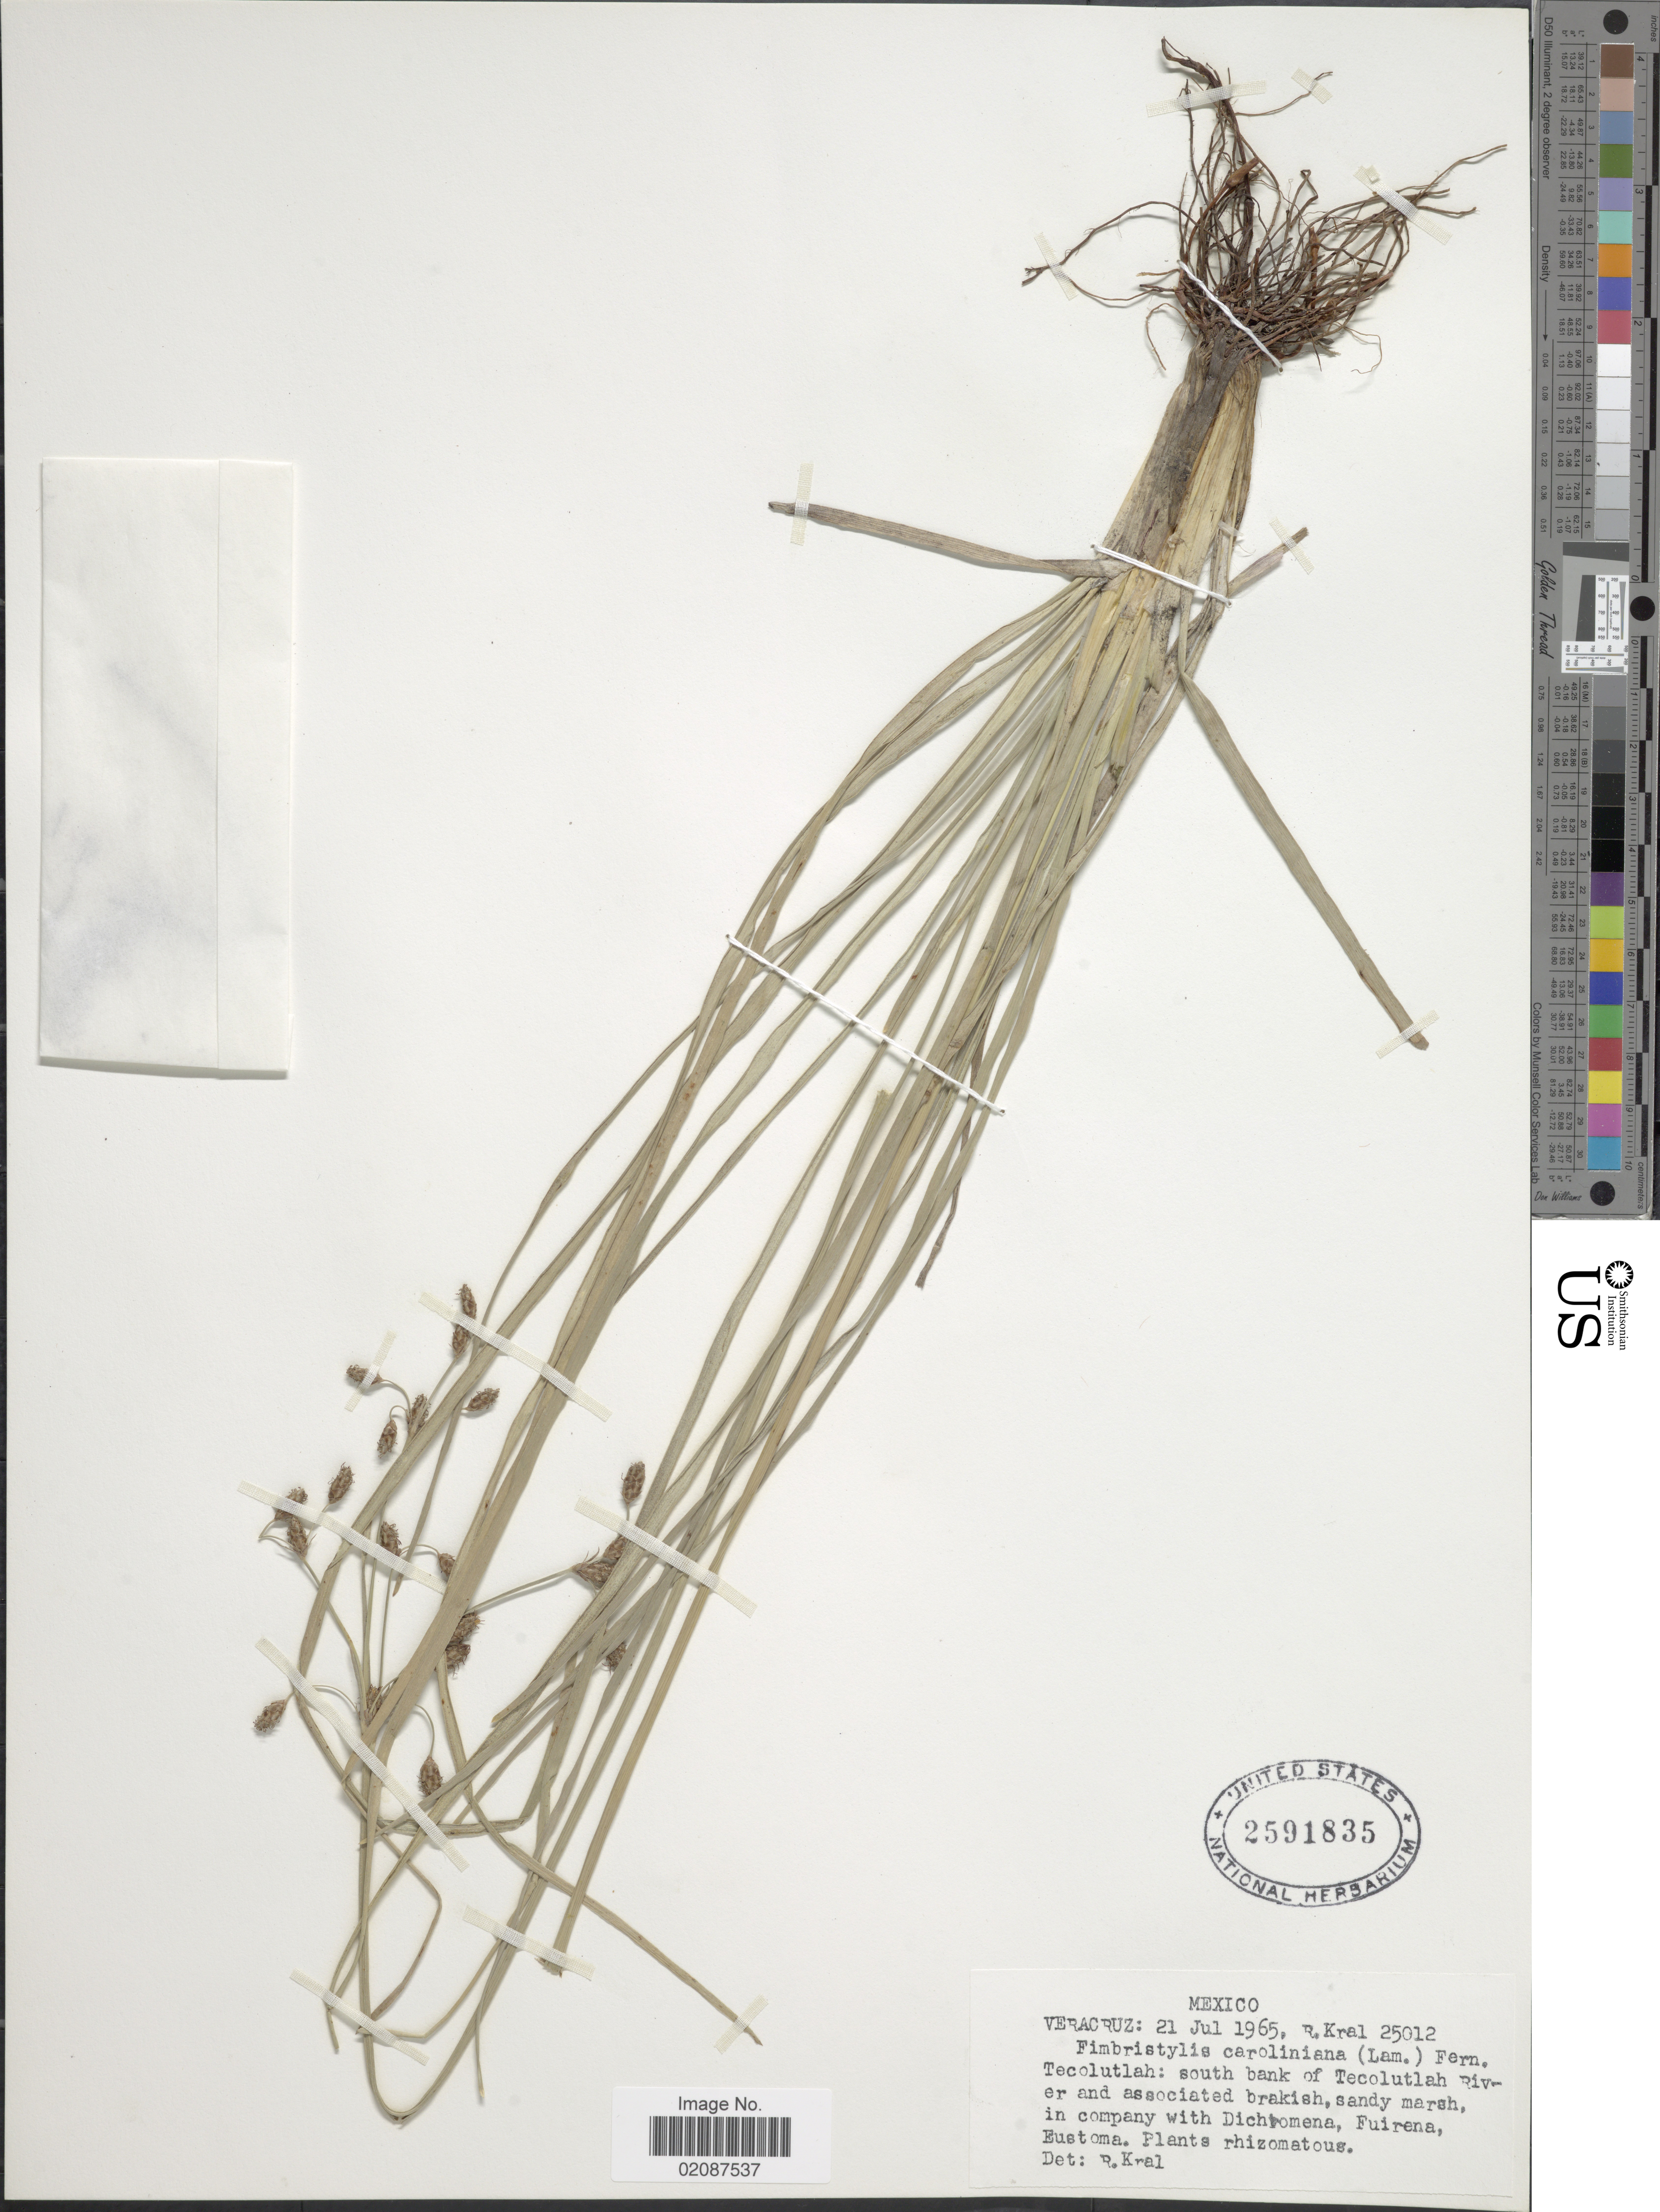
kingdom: Plantae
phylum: Tracheophyta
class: Liliopsida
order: Poales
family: Cyperaceae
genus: Fimbristylis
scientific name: Fimbristylis caroliniana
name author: (Lam.) Fernald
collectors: R. Kral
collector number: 25012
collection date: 1965-07-21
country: Mexico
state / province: Veracruz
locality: Veracruz, Tecolutlah: south bank of Tecolutlah River and associated brakish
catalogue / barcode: US 2591835